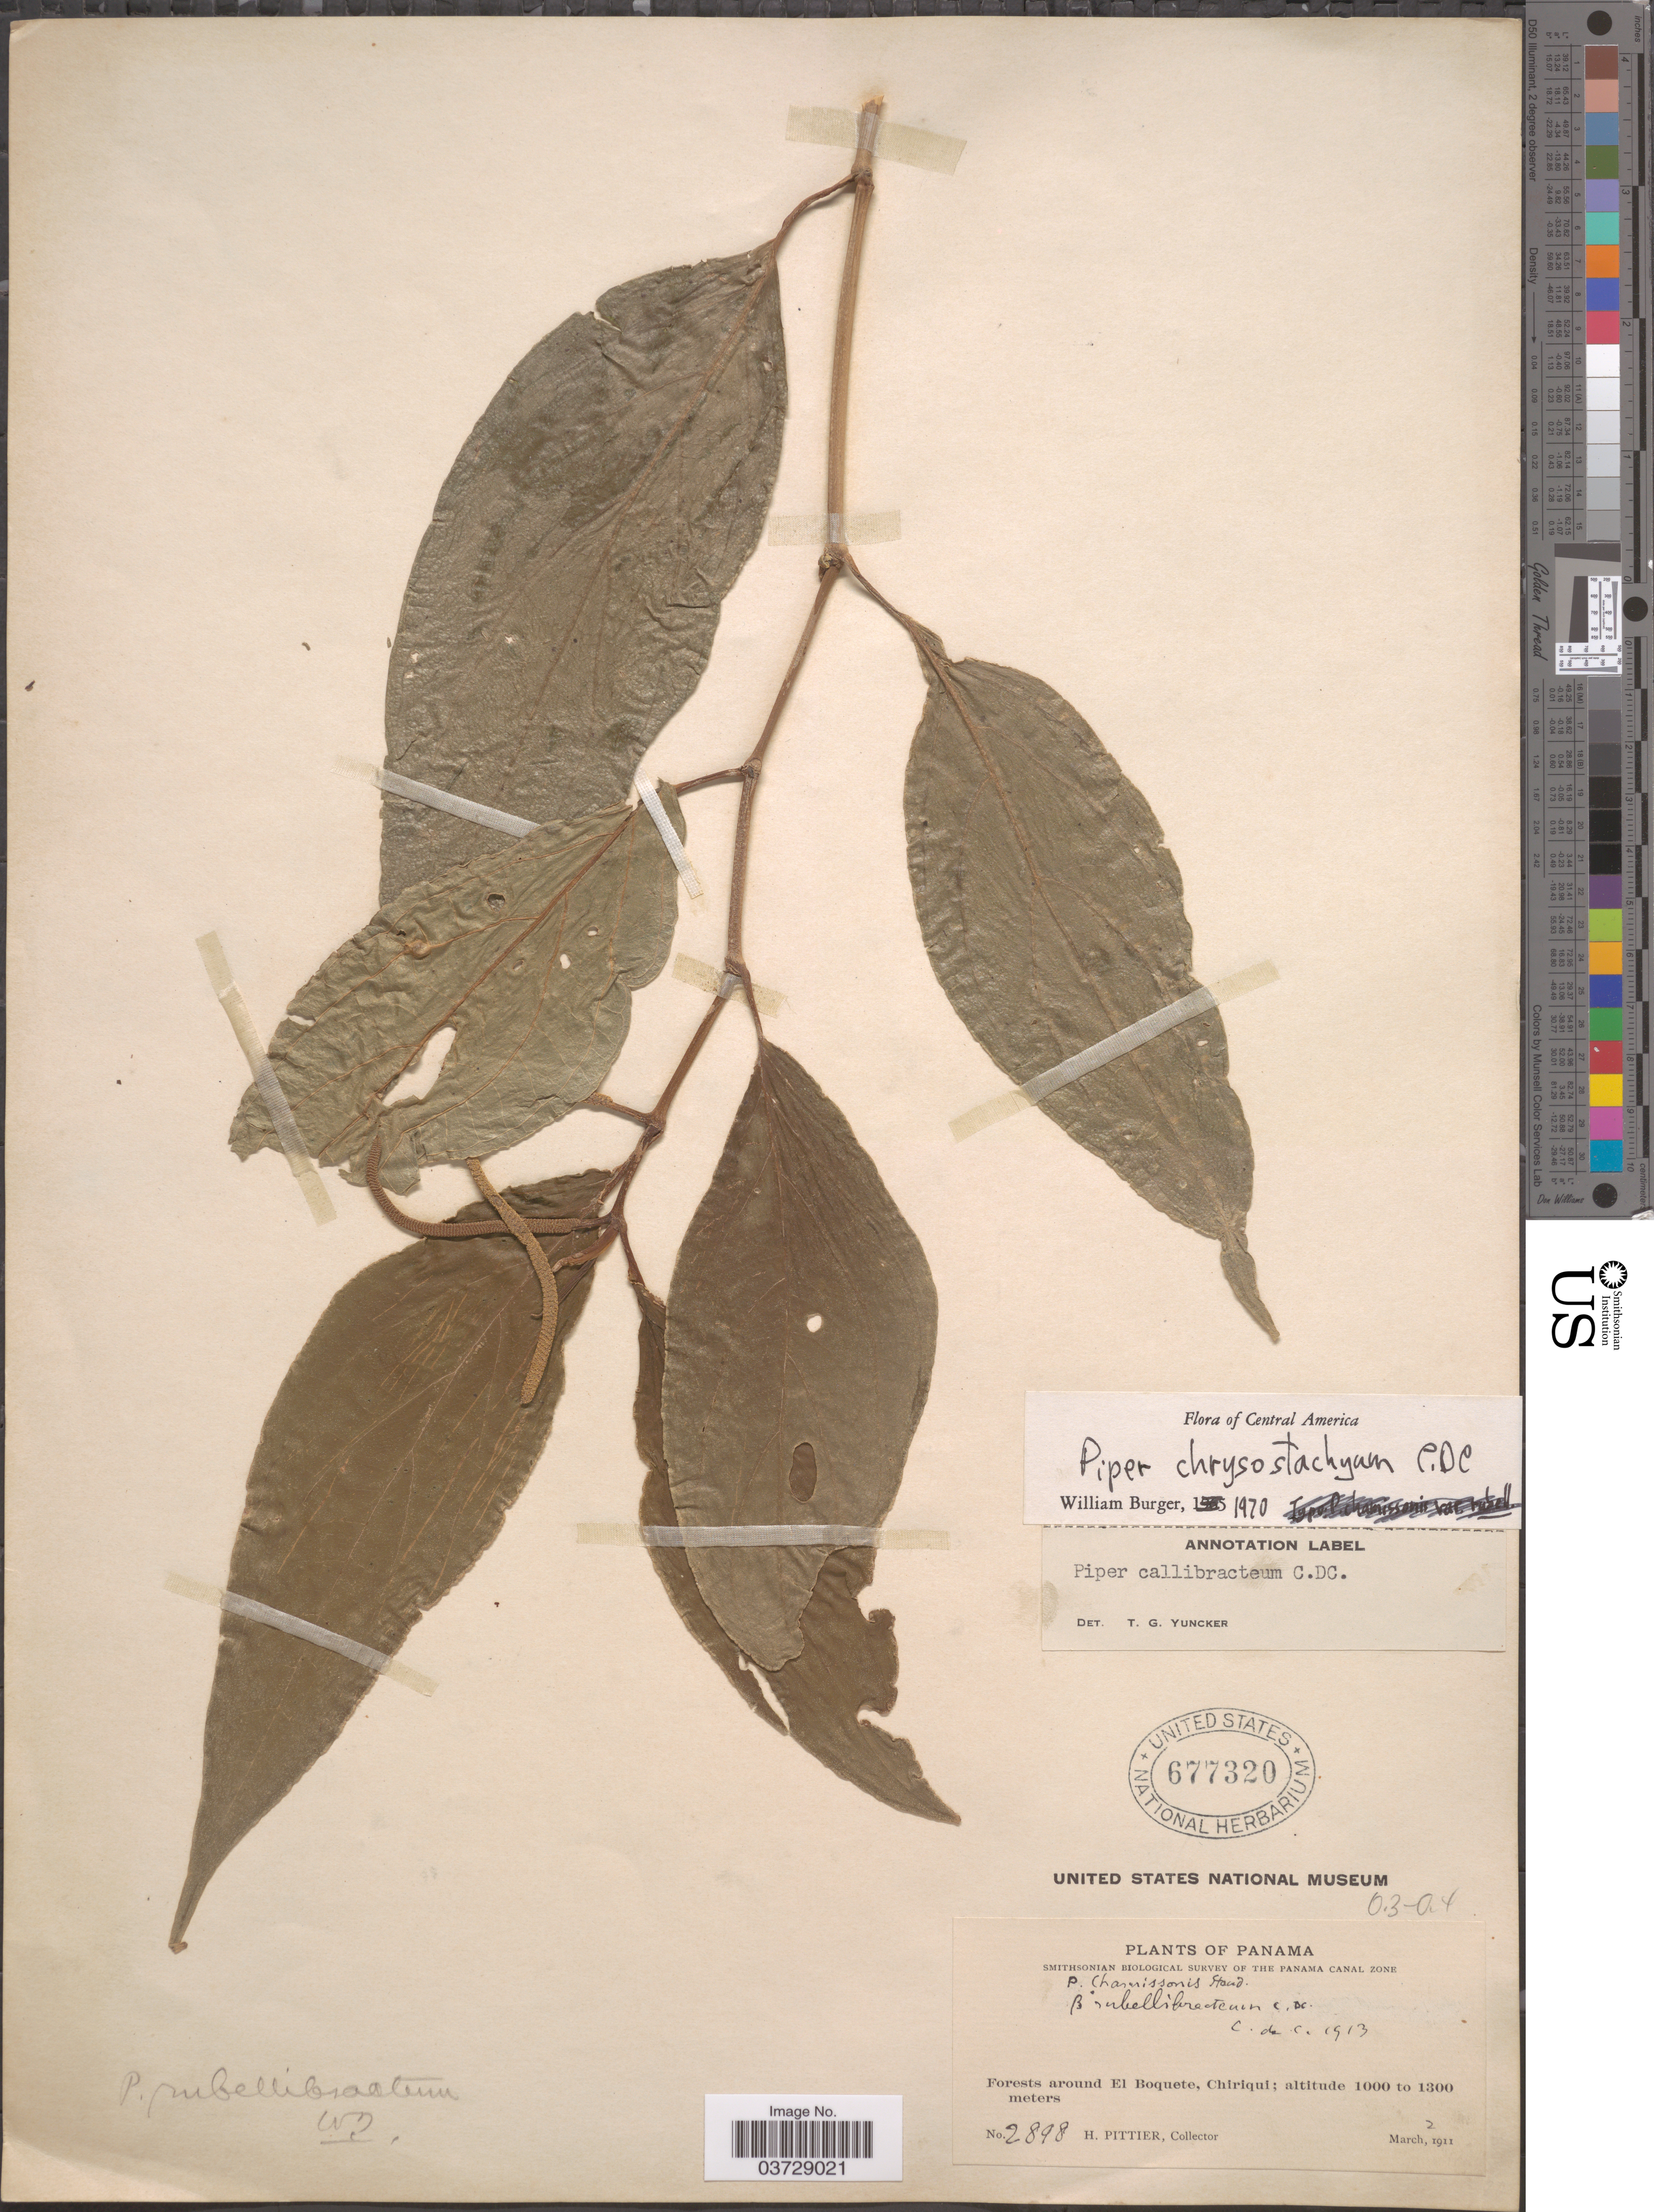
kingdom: Plantae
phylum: Tracheophyta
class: Magnoliopsida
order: Piperales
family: Piperaceae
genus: Piper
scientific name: Piper chrysostachyum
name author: C. DC.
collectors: H. F. Pittier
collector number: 2898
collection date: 1911-03-02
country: Panama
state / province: Chiriqui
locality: The Panama Canal Zone. Around El Boquete.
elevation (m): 1000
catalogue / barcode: US 677320